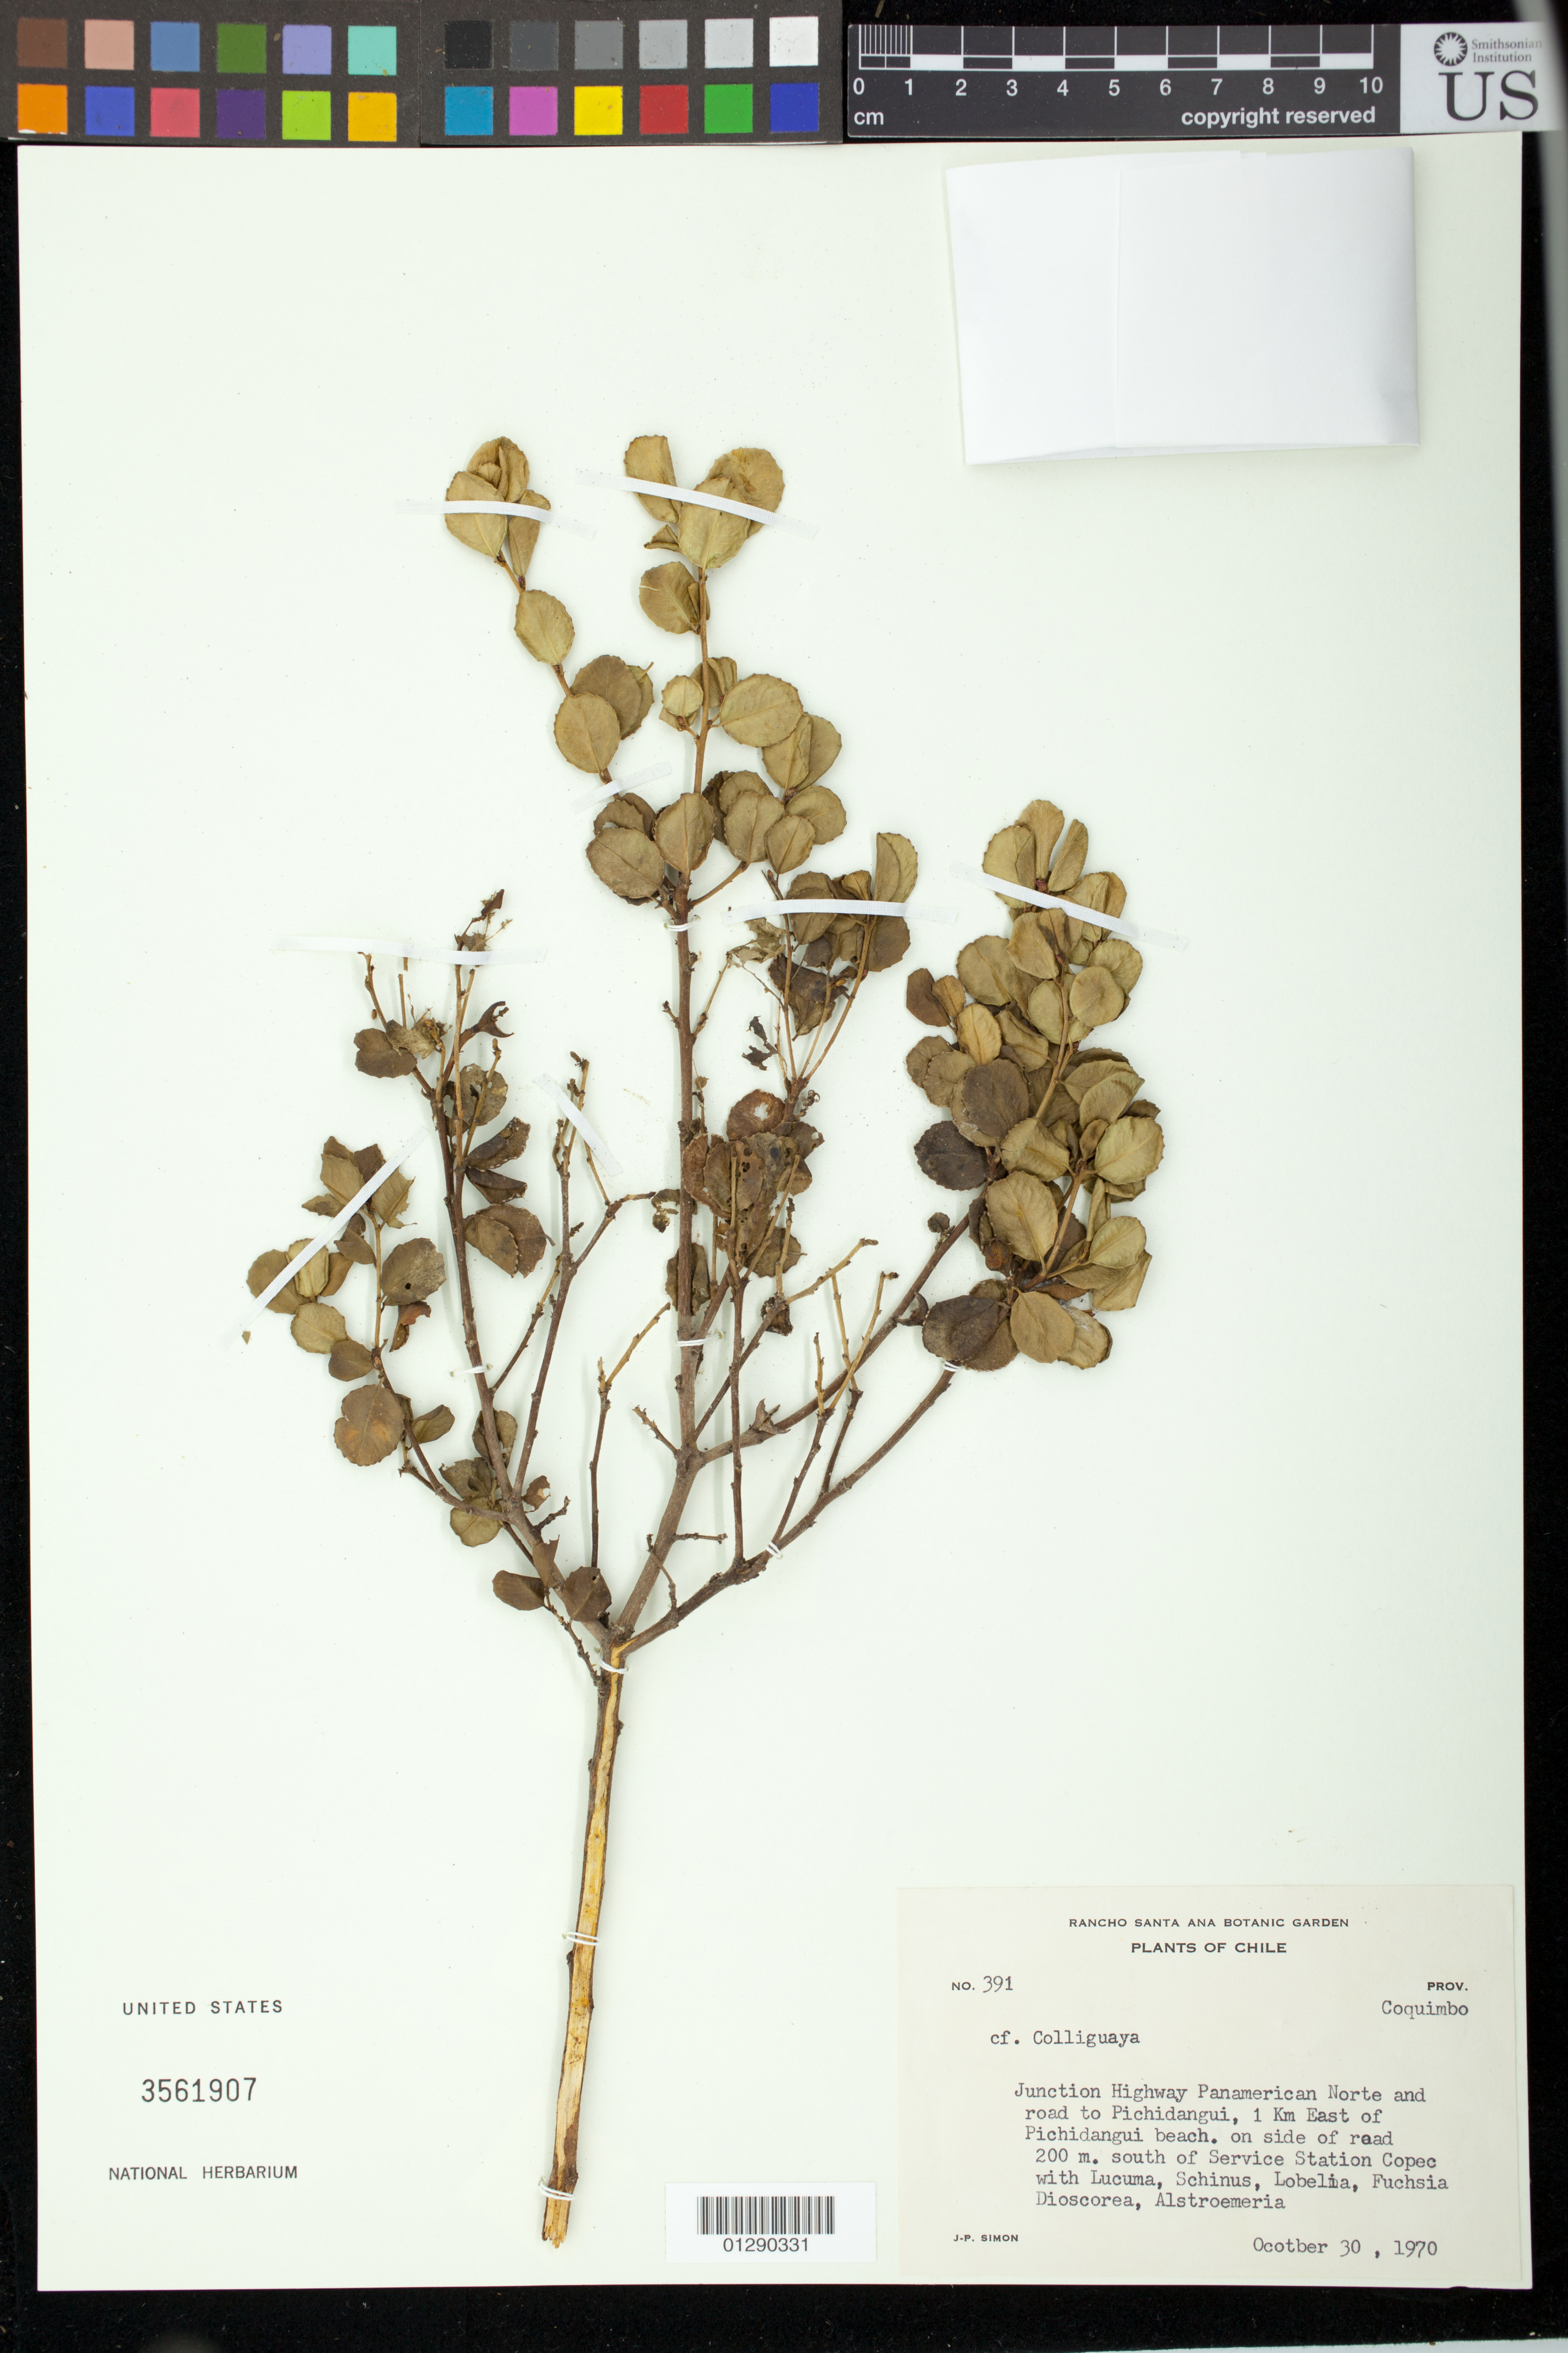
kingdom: Plantae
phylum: Tracheophyta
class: Magnoliopsida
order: Malpighiales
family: Euphorbiaceae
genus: Colliguaja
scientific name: Colliguaja sp.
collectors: J.-P. Simon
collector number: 391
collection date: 1970-10-30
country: Chile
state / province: Coquimbo (IV)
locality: Junction Highway Panamerican Norte and road to Pichidangui, 1 KM East of Pichidangui beach. on side of road 200 m. south of Service Station Copec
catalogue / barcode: US 3561907